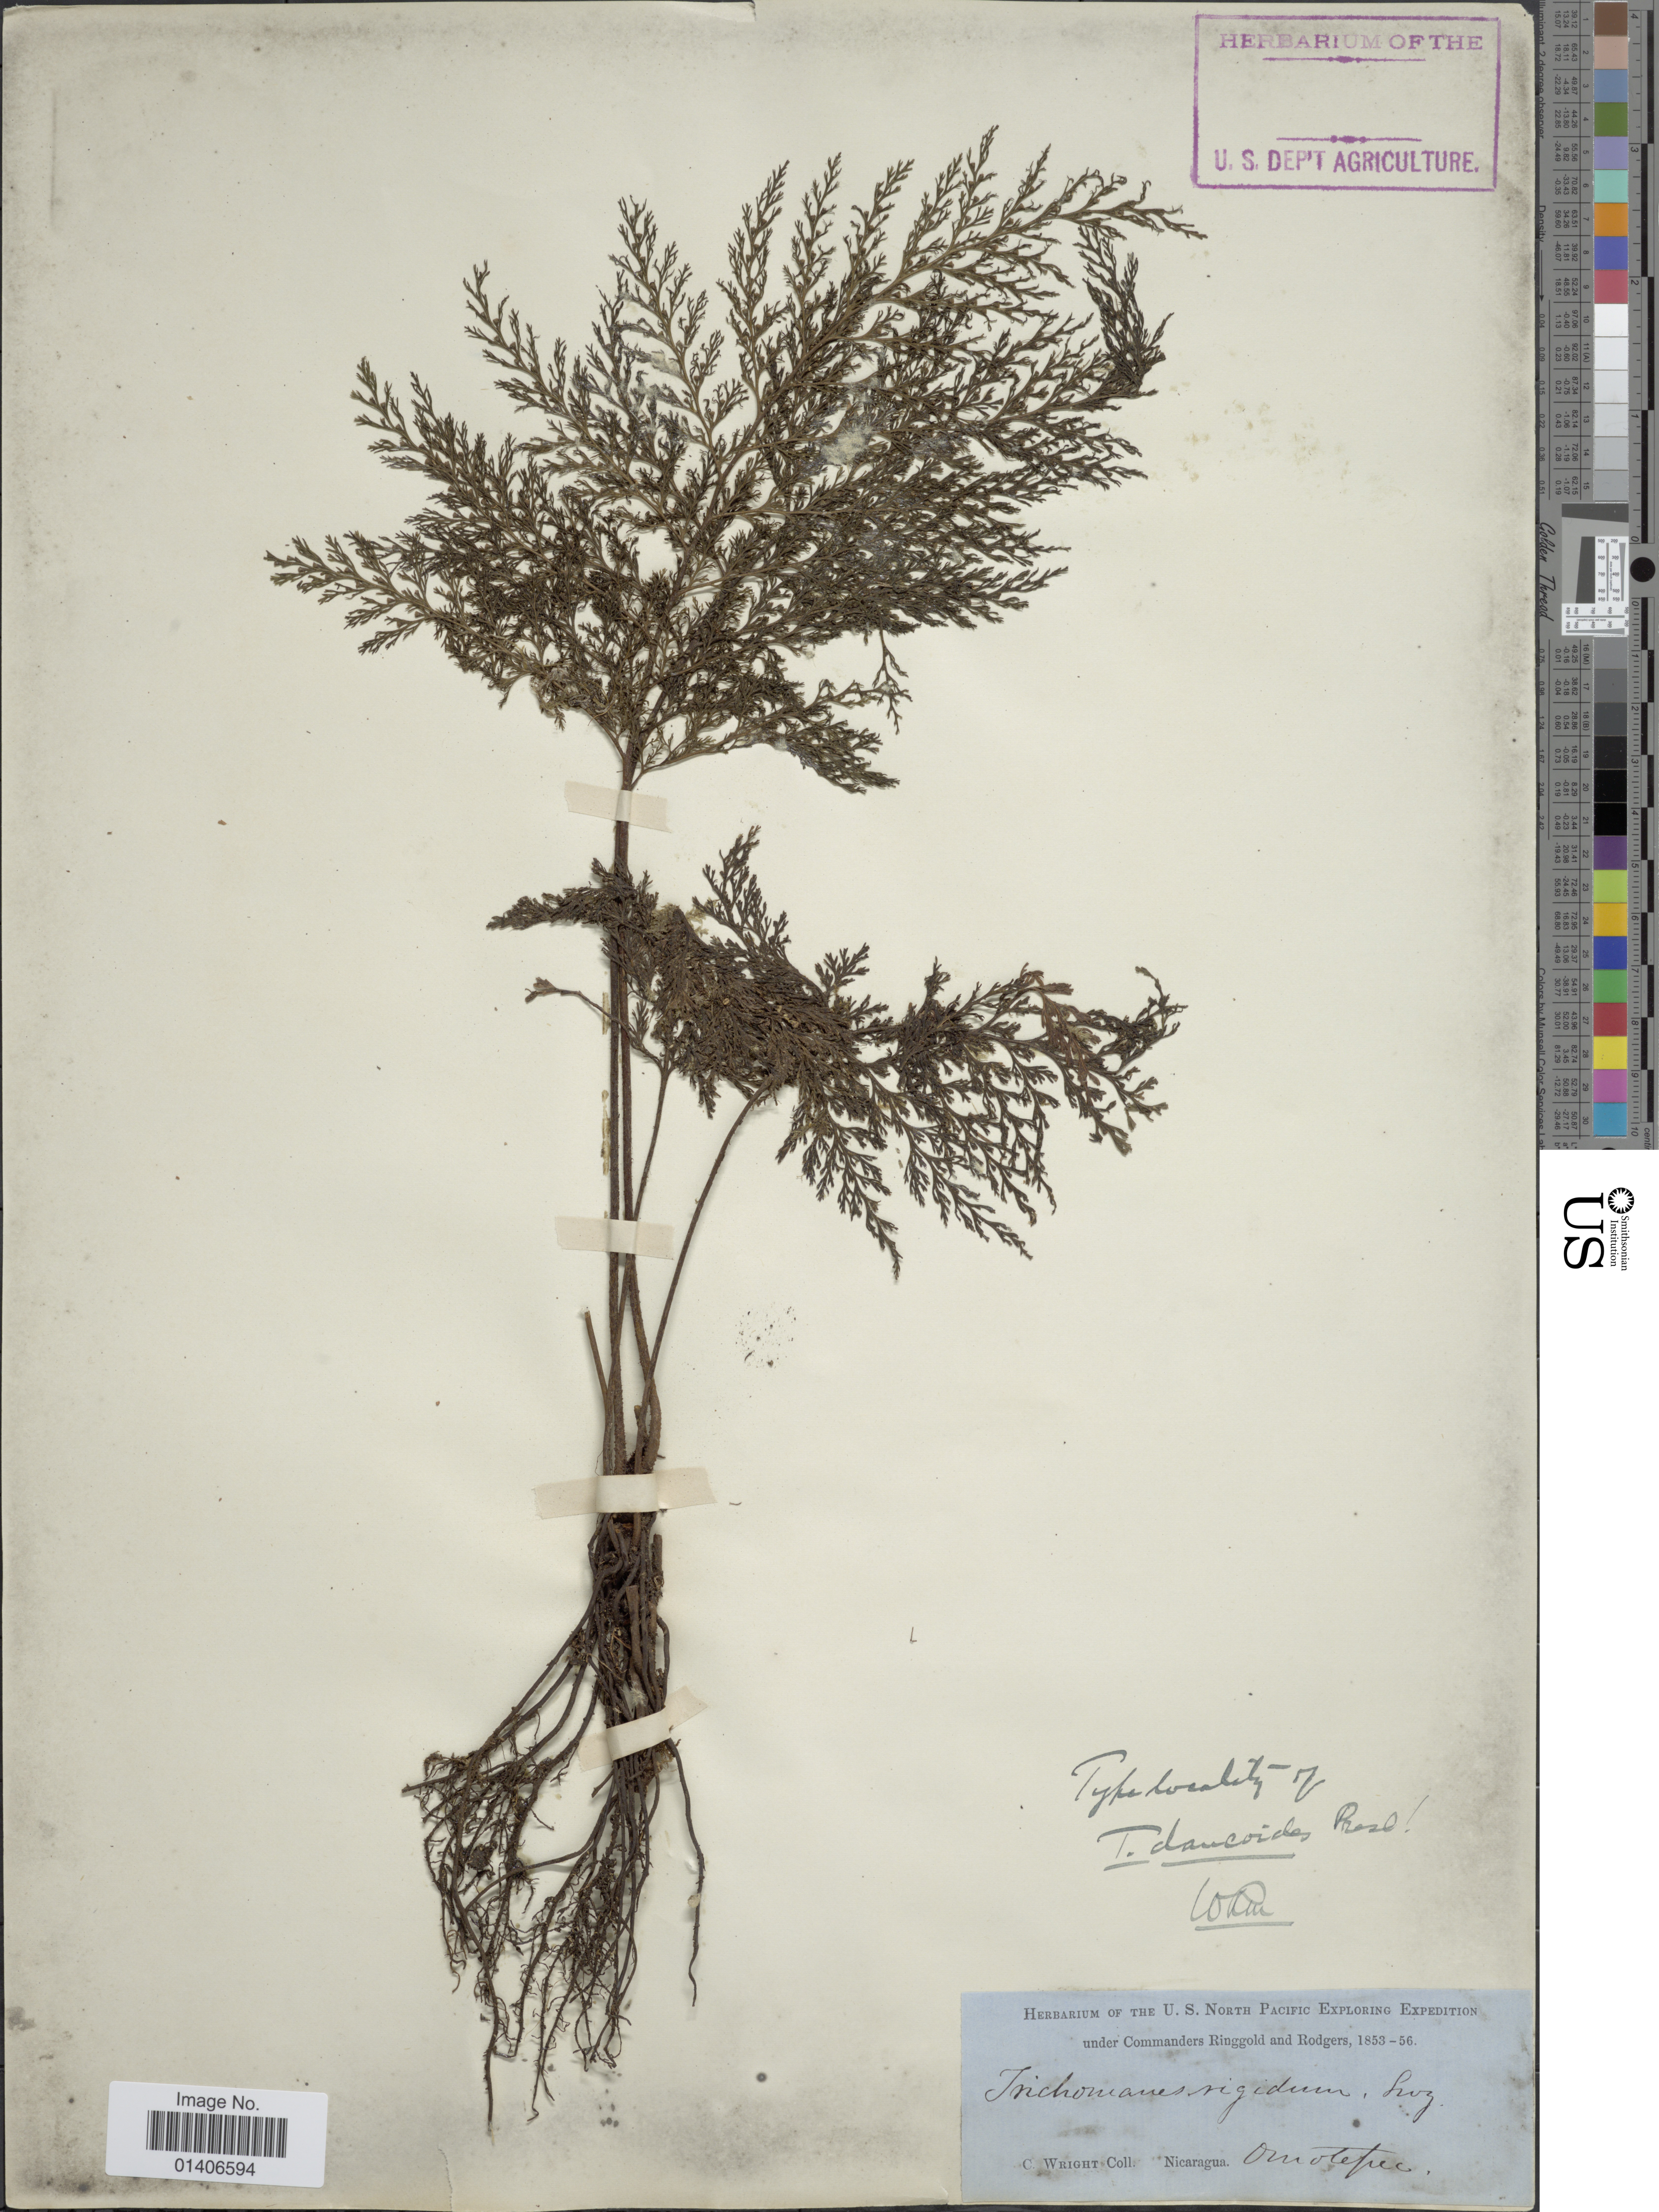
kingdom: Plantae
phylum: Tracheophyta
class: Polypodiopsida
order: Hymenophyllales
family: Hymenophyllaceae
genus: Abrodictyum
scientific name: Abrodictyum rigidum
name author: (Sw.) Ebihara & Dubuisson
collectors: C. Wright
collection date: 1853/1856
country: Nicaragua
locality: Omotepec